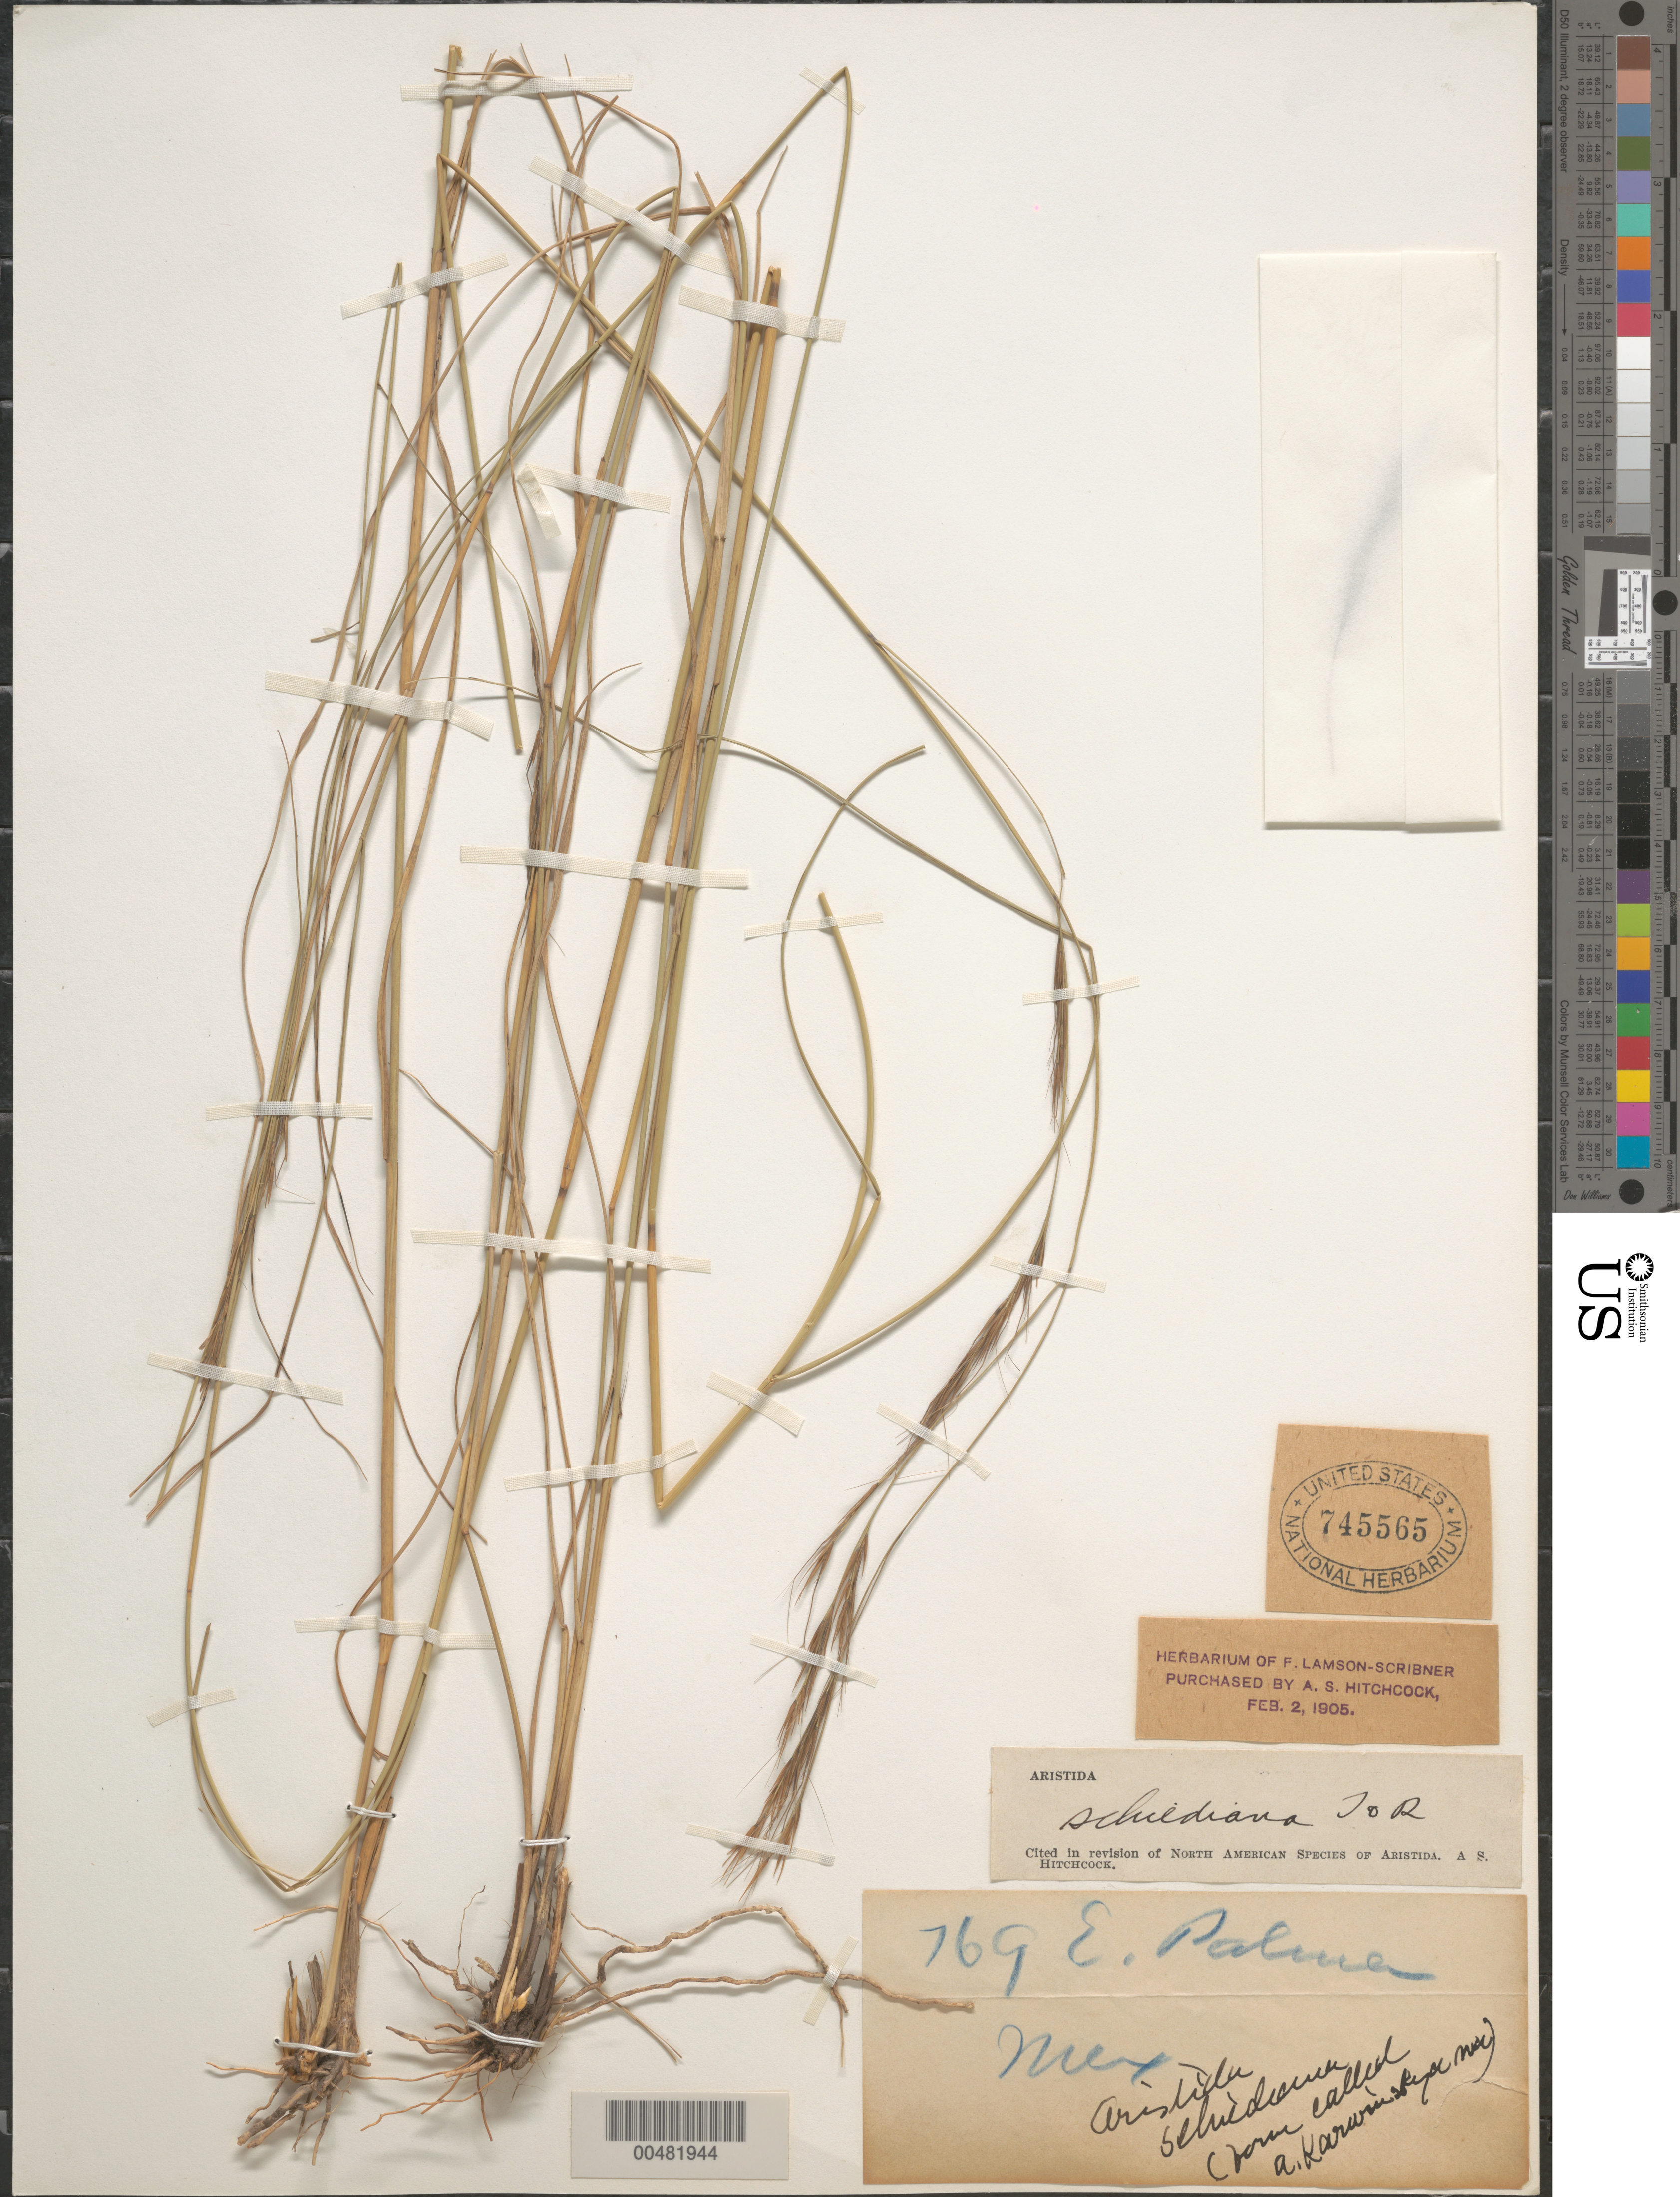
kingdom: Plantae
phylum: Tracheophyta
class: Liliopsida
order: Poales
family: Poaceae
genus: Aristida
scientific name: Aristida schiedeana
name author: Trin. & Rupr.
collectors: E. Palmer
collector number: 769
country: Mexico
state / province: Durango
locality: San Ramon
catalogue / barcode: US 745565